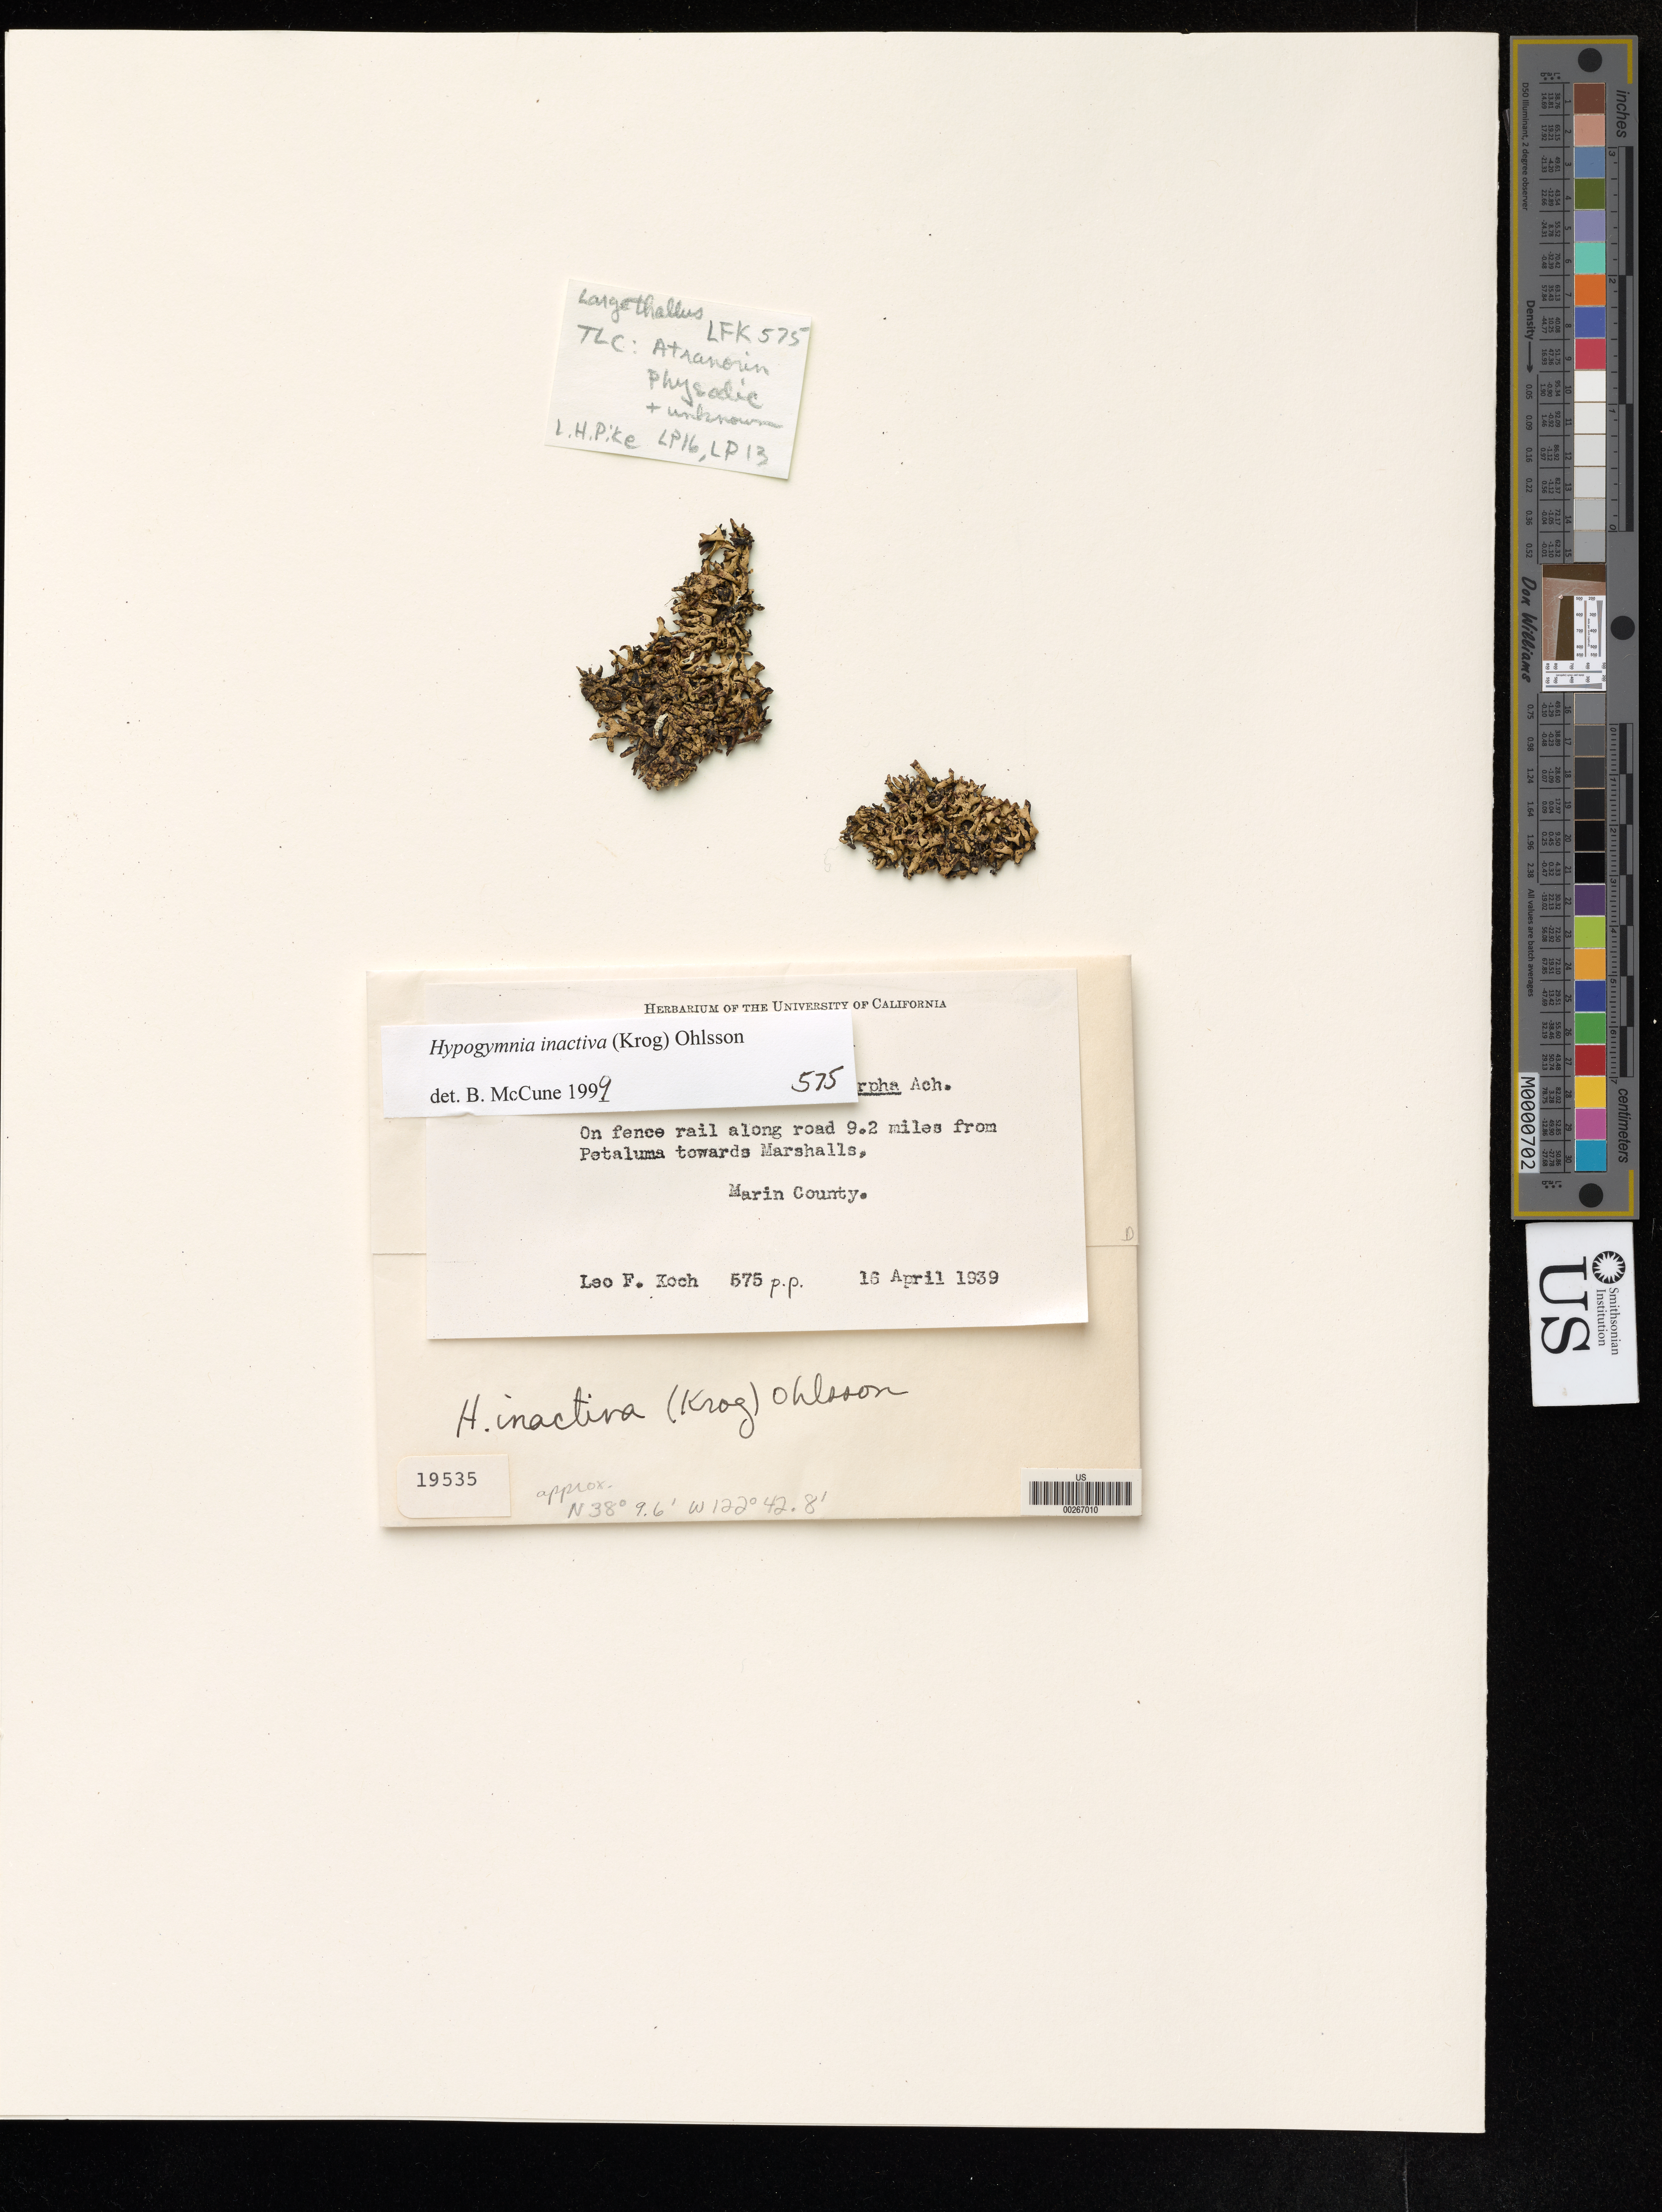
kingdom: Fungi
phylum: Ascomycota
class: Lecanoromycetes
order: Lecanorales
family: Parmeliaceae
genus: Hypogymnia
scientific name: Hypogymnia inactiva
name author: (Krog) Ohlsson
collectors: L. F. Koch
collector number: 575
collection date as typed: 16 Apr 1939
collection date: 1939-04-16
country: United States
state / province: California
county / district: Marin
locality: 9.2 mi from petaluma